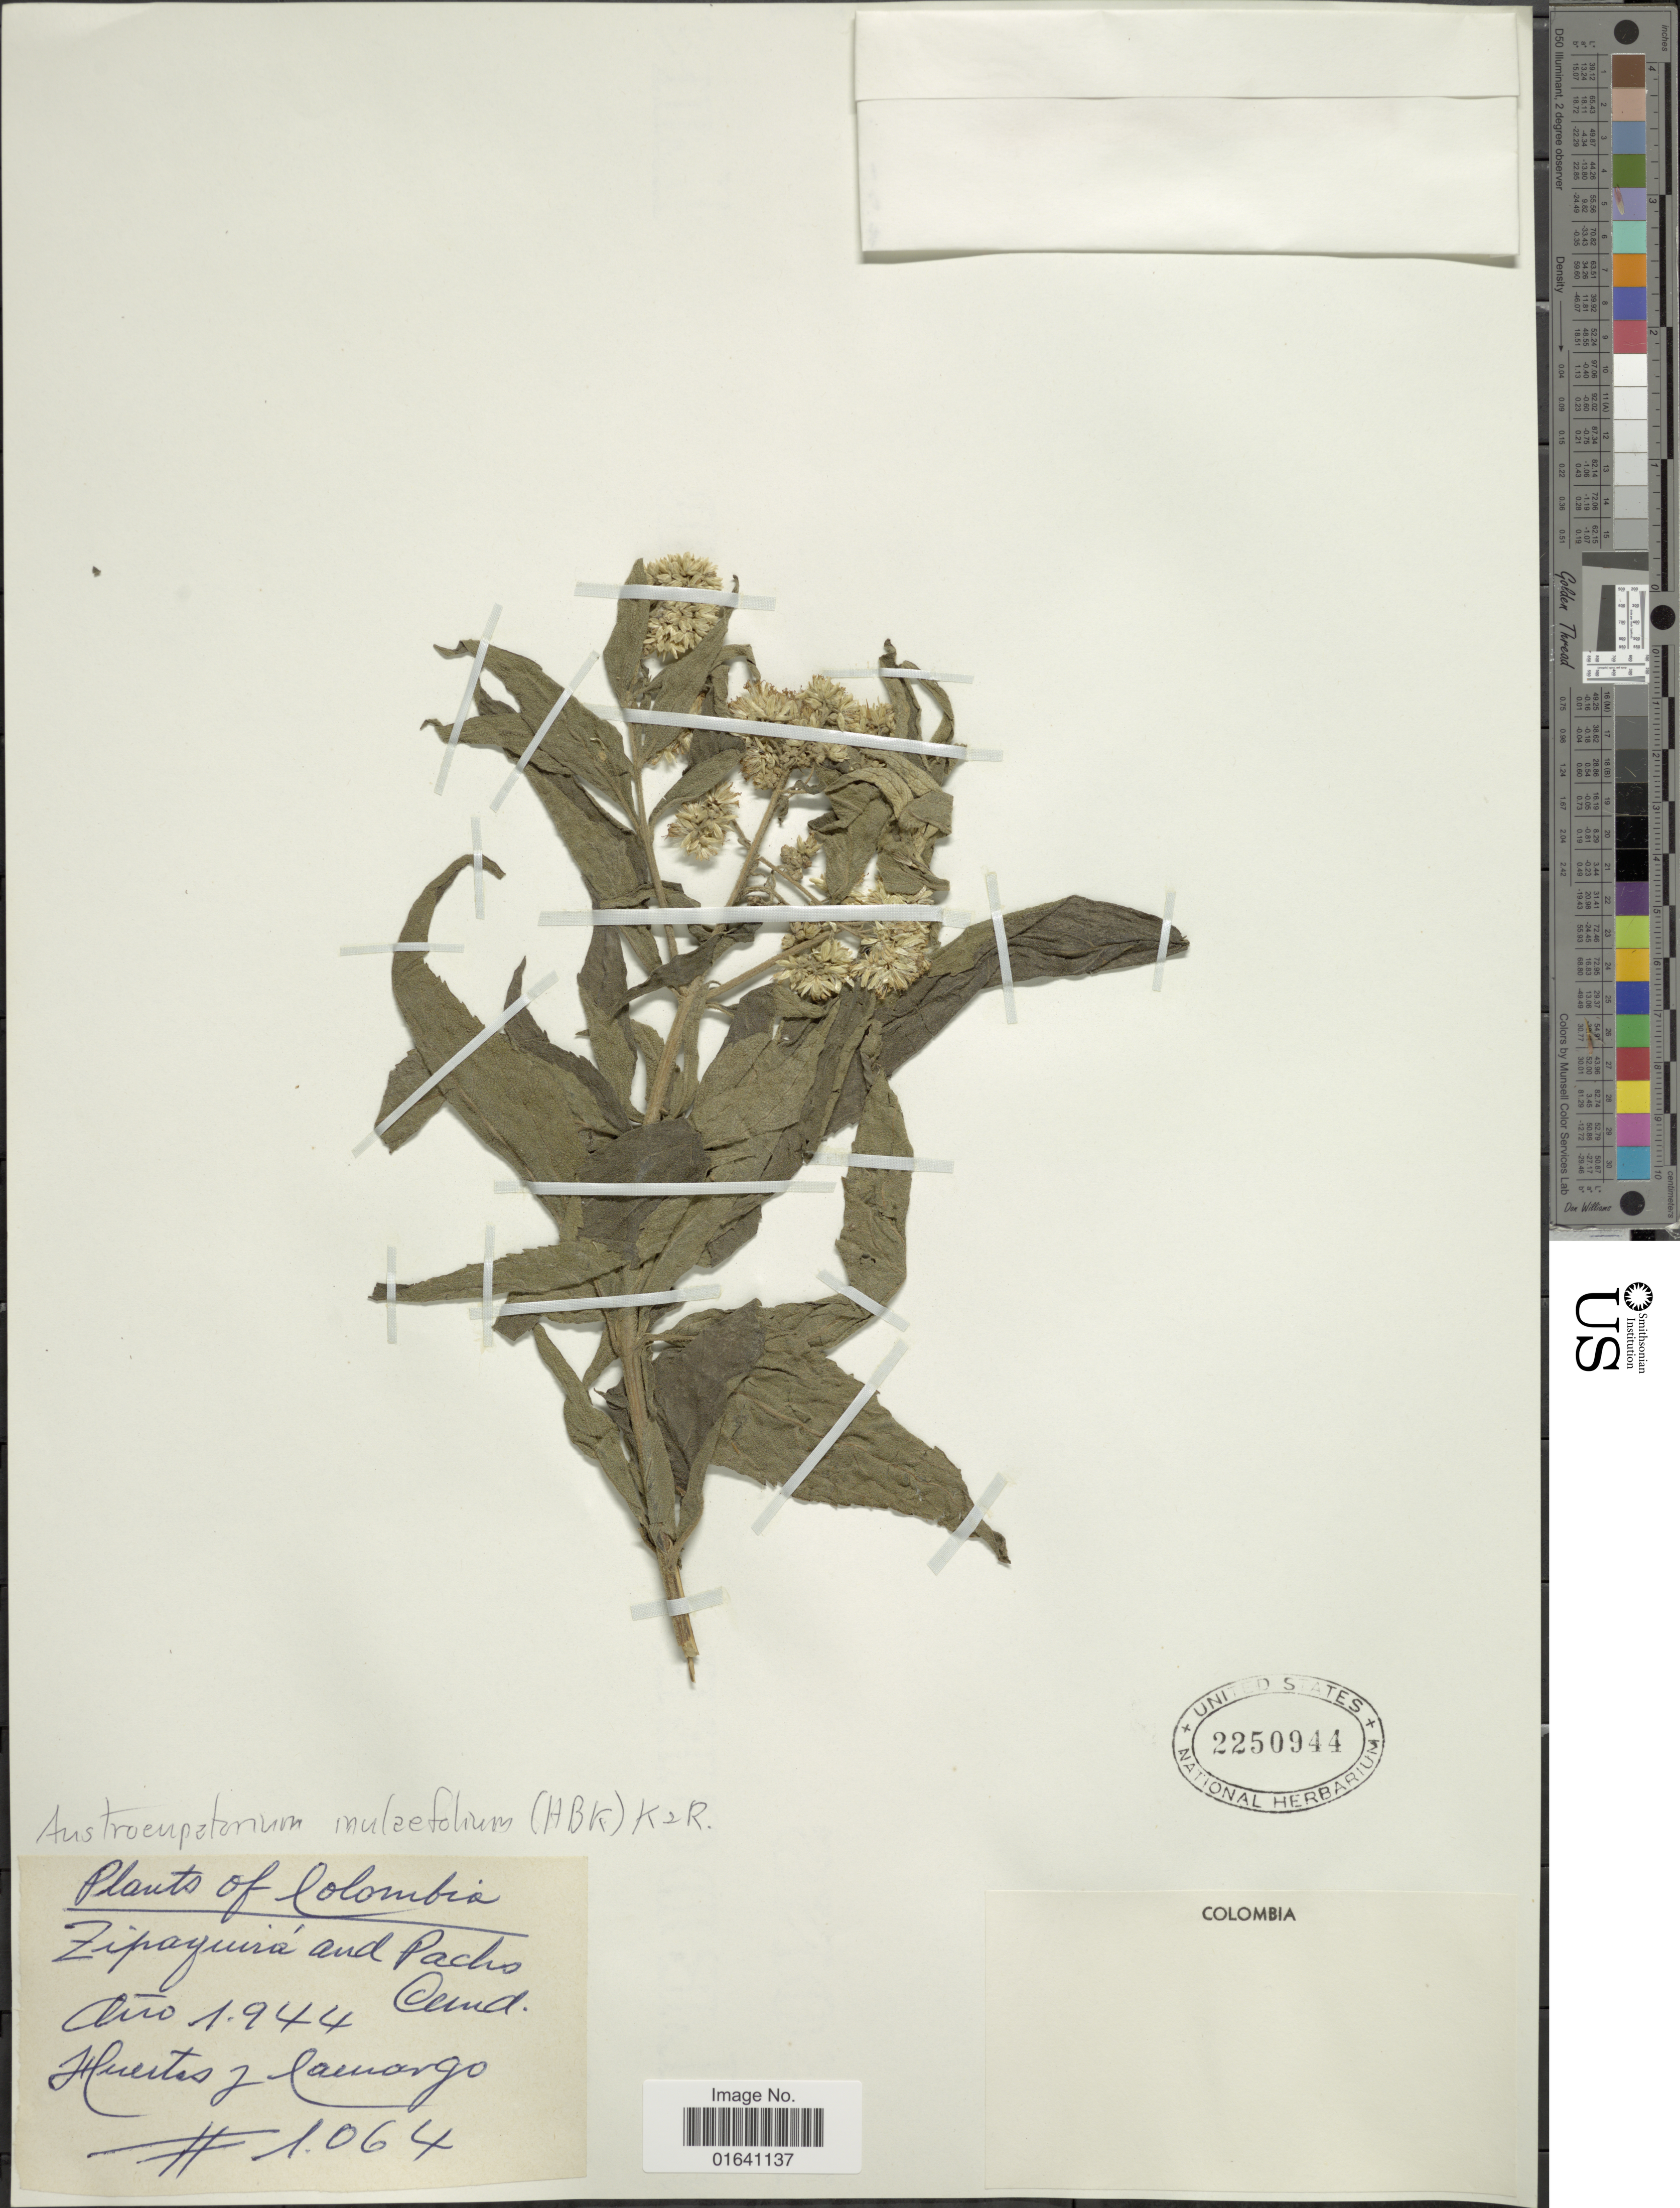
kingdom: Plantae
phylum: Tracheophyta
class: Magnoliopsida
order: Asterales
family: Asteraceae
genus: Austroeupatorium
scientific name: Austroeupatorium inulaefolium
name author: (Kunth) R.M. King & H. Rob.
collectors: -- Huertas & -. Camargo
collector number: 1064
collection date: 1944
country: Colombia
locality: Zipaquirá and Pacho Cund.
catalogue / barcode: US 2250944